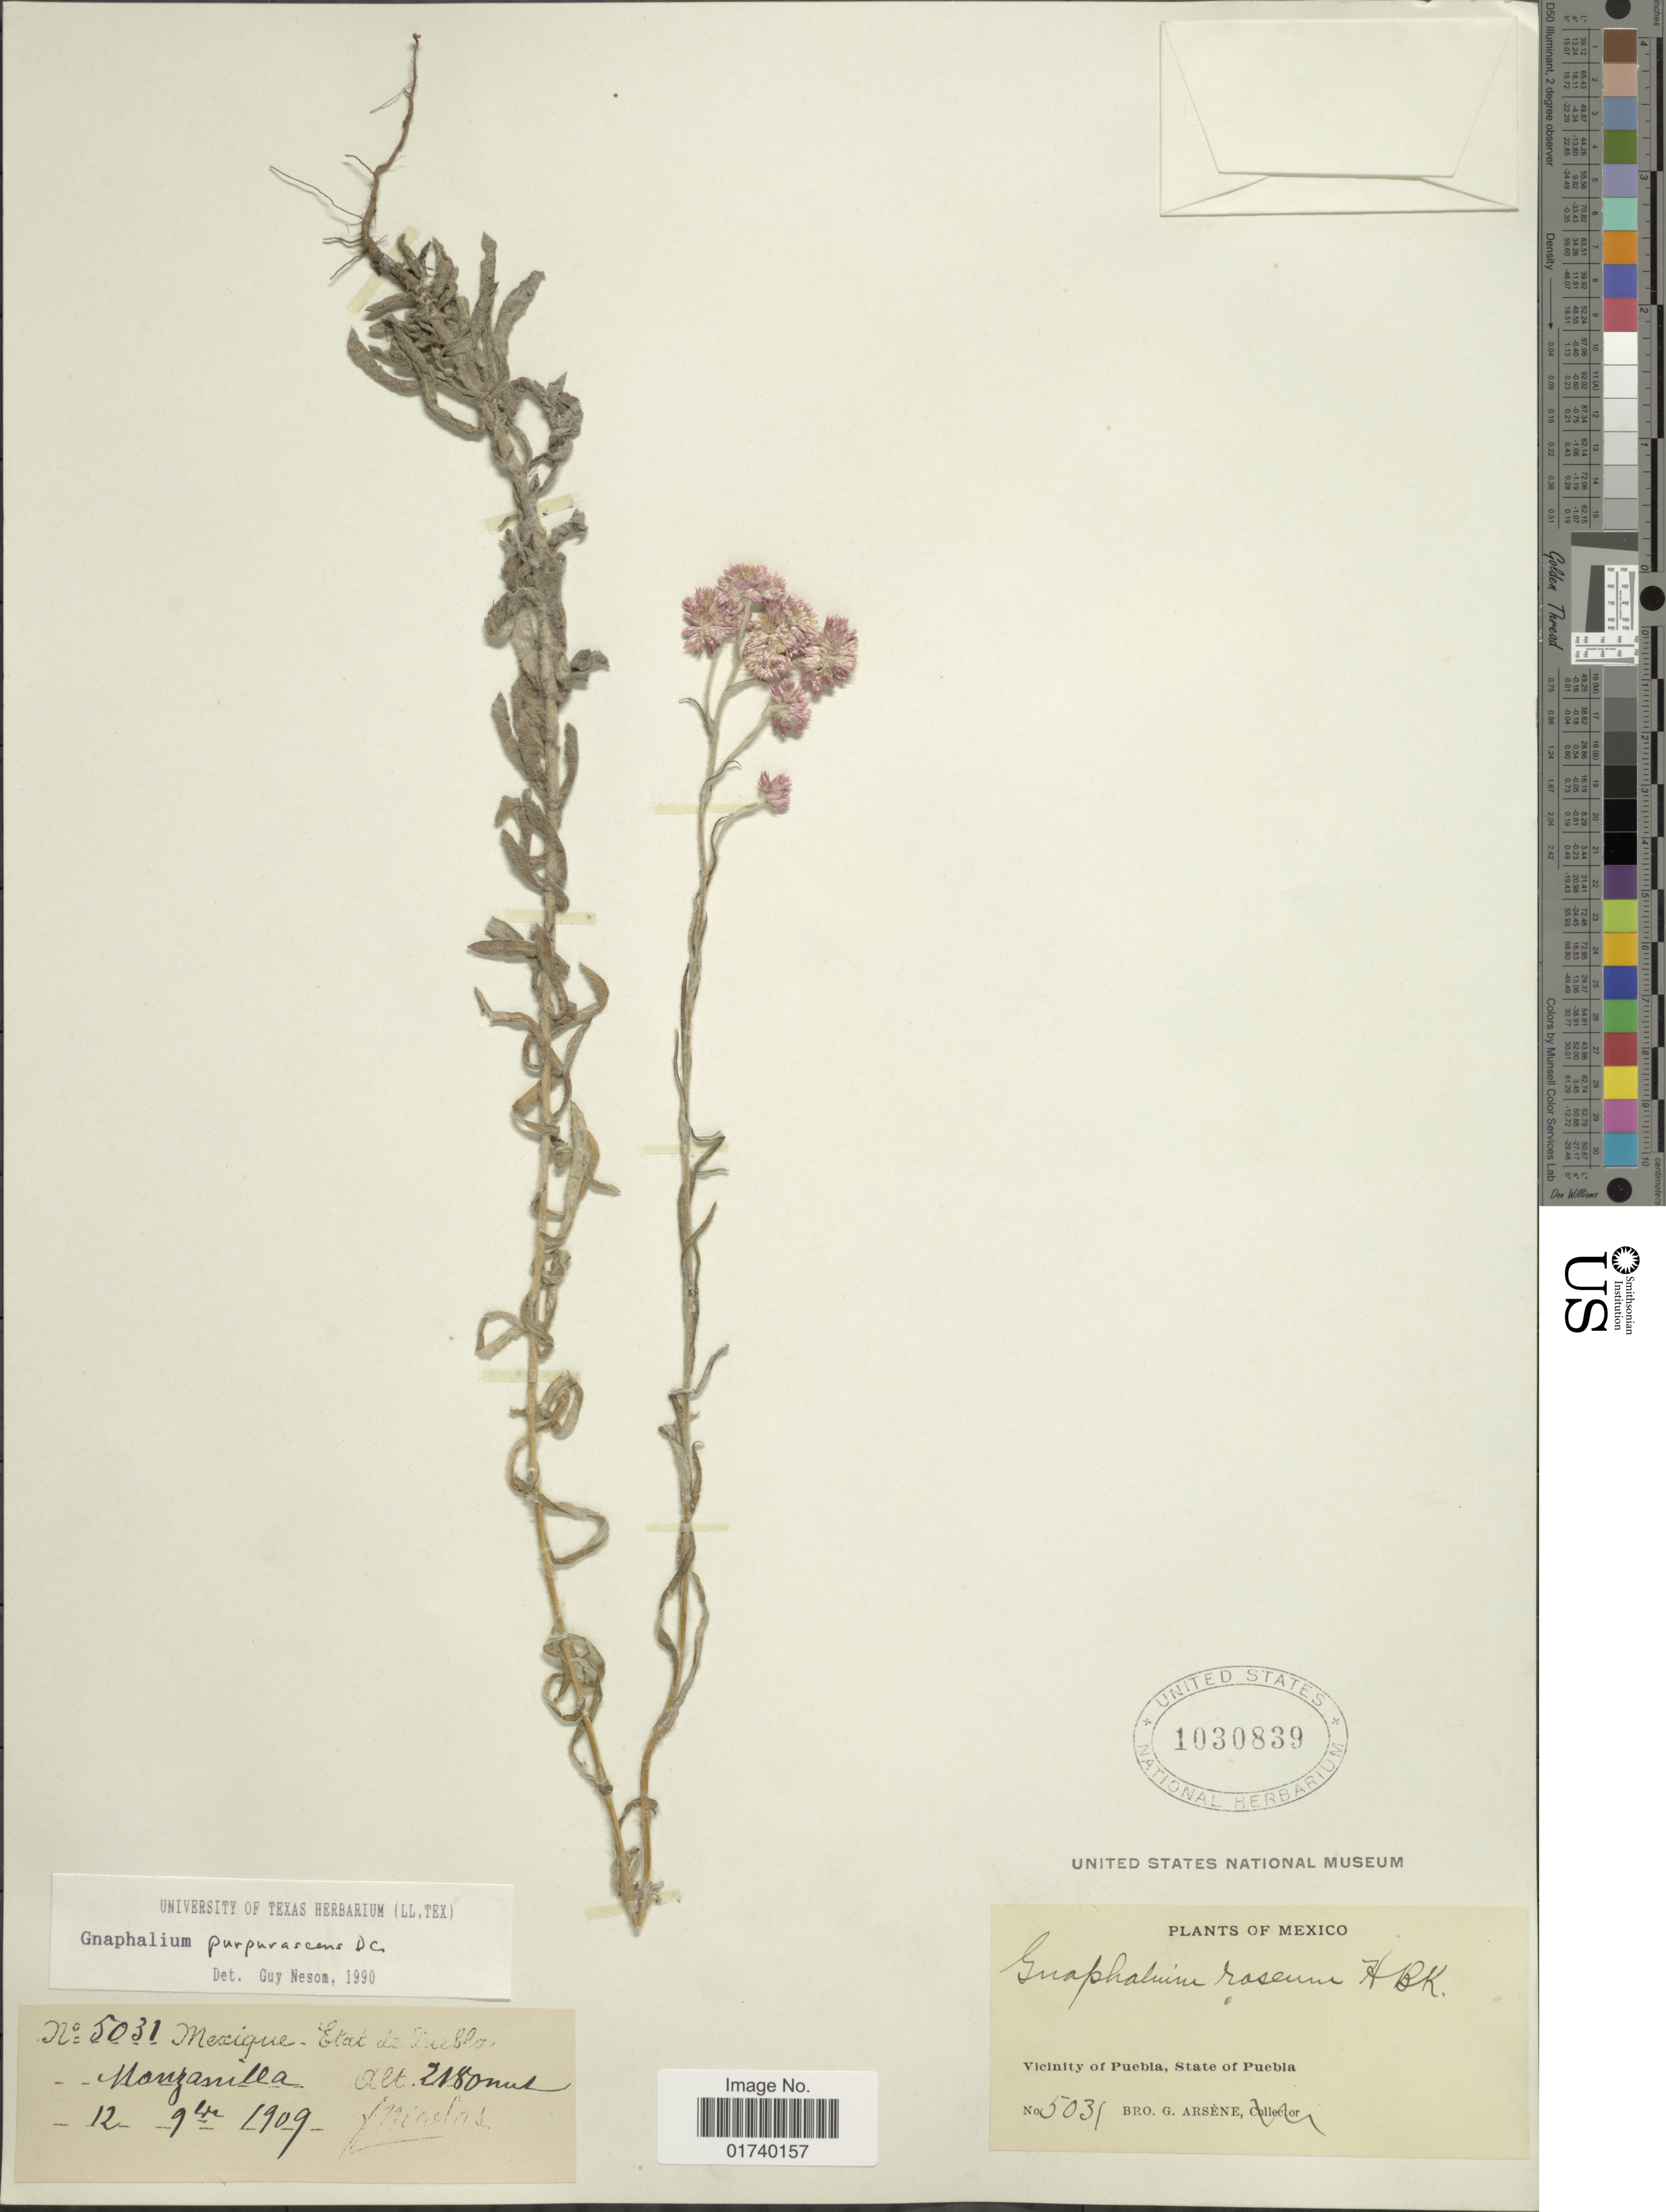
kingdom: Plantae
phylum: Tracheophyta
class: Magnoliopsida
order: Asterales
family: Asteraceae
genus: Pseudognaphalium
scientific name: Pseudognaphalium purpurascens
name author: (DC.) Anderb.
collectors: Bro. G. Arsène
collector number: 5031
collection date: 1909-11-12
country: Mexico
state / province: Puebla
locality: Vicinirty of Puebla, State of Puebla.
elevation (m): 2180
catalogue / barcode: US 1030839